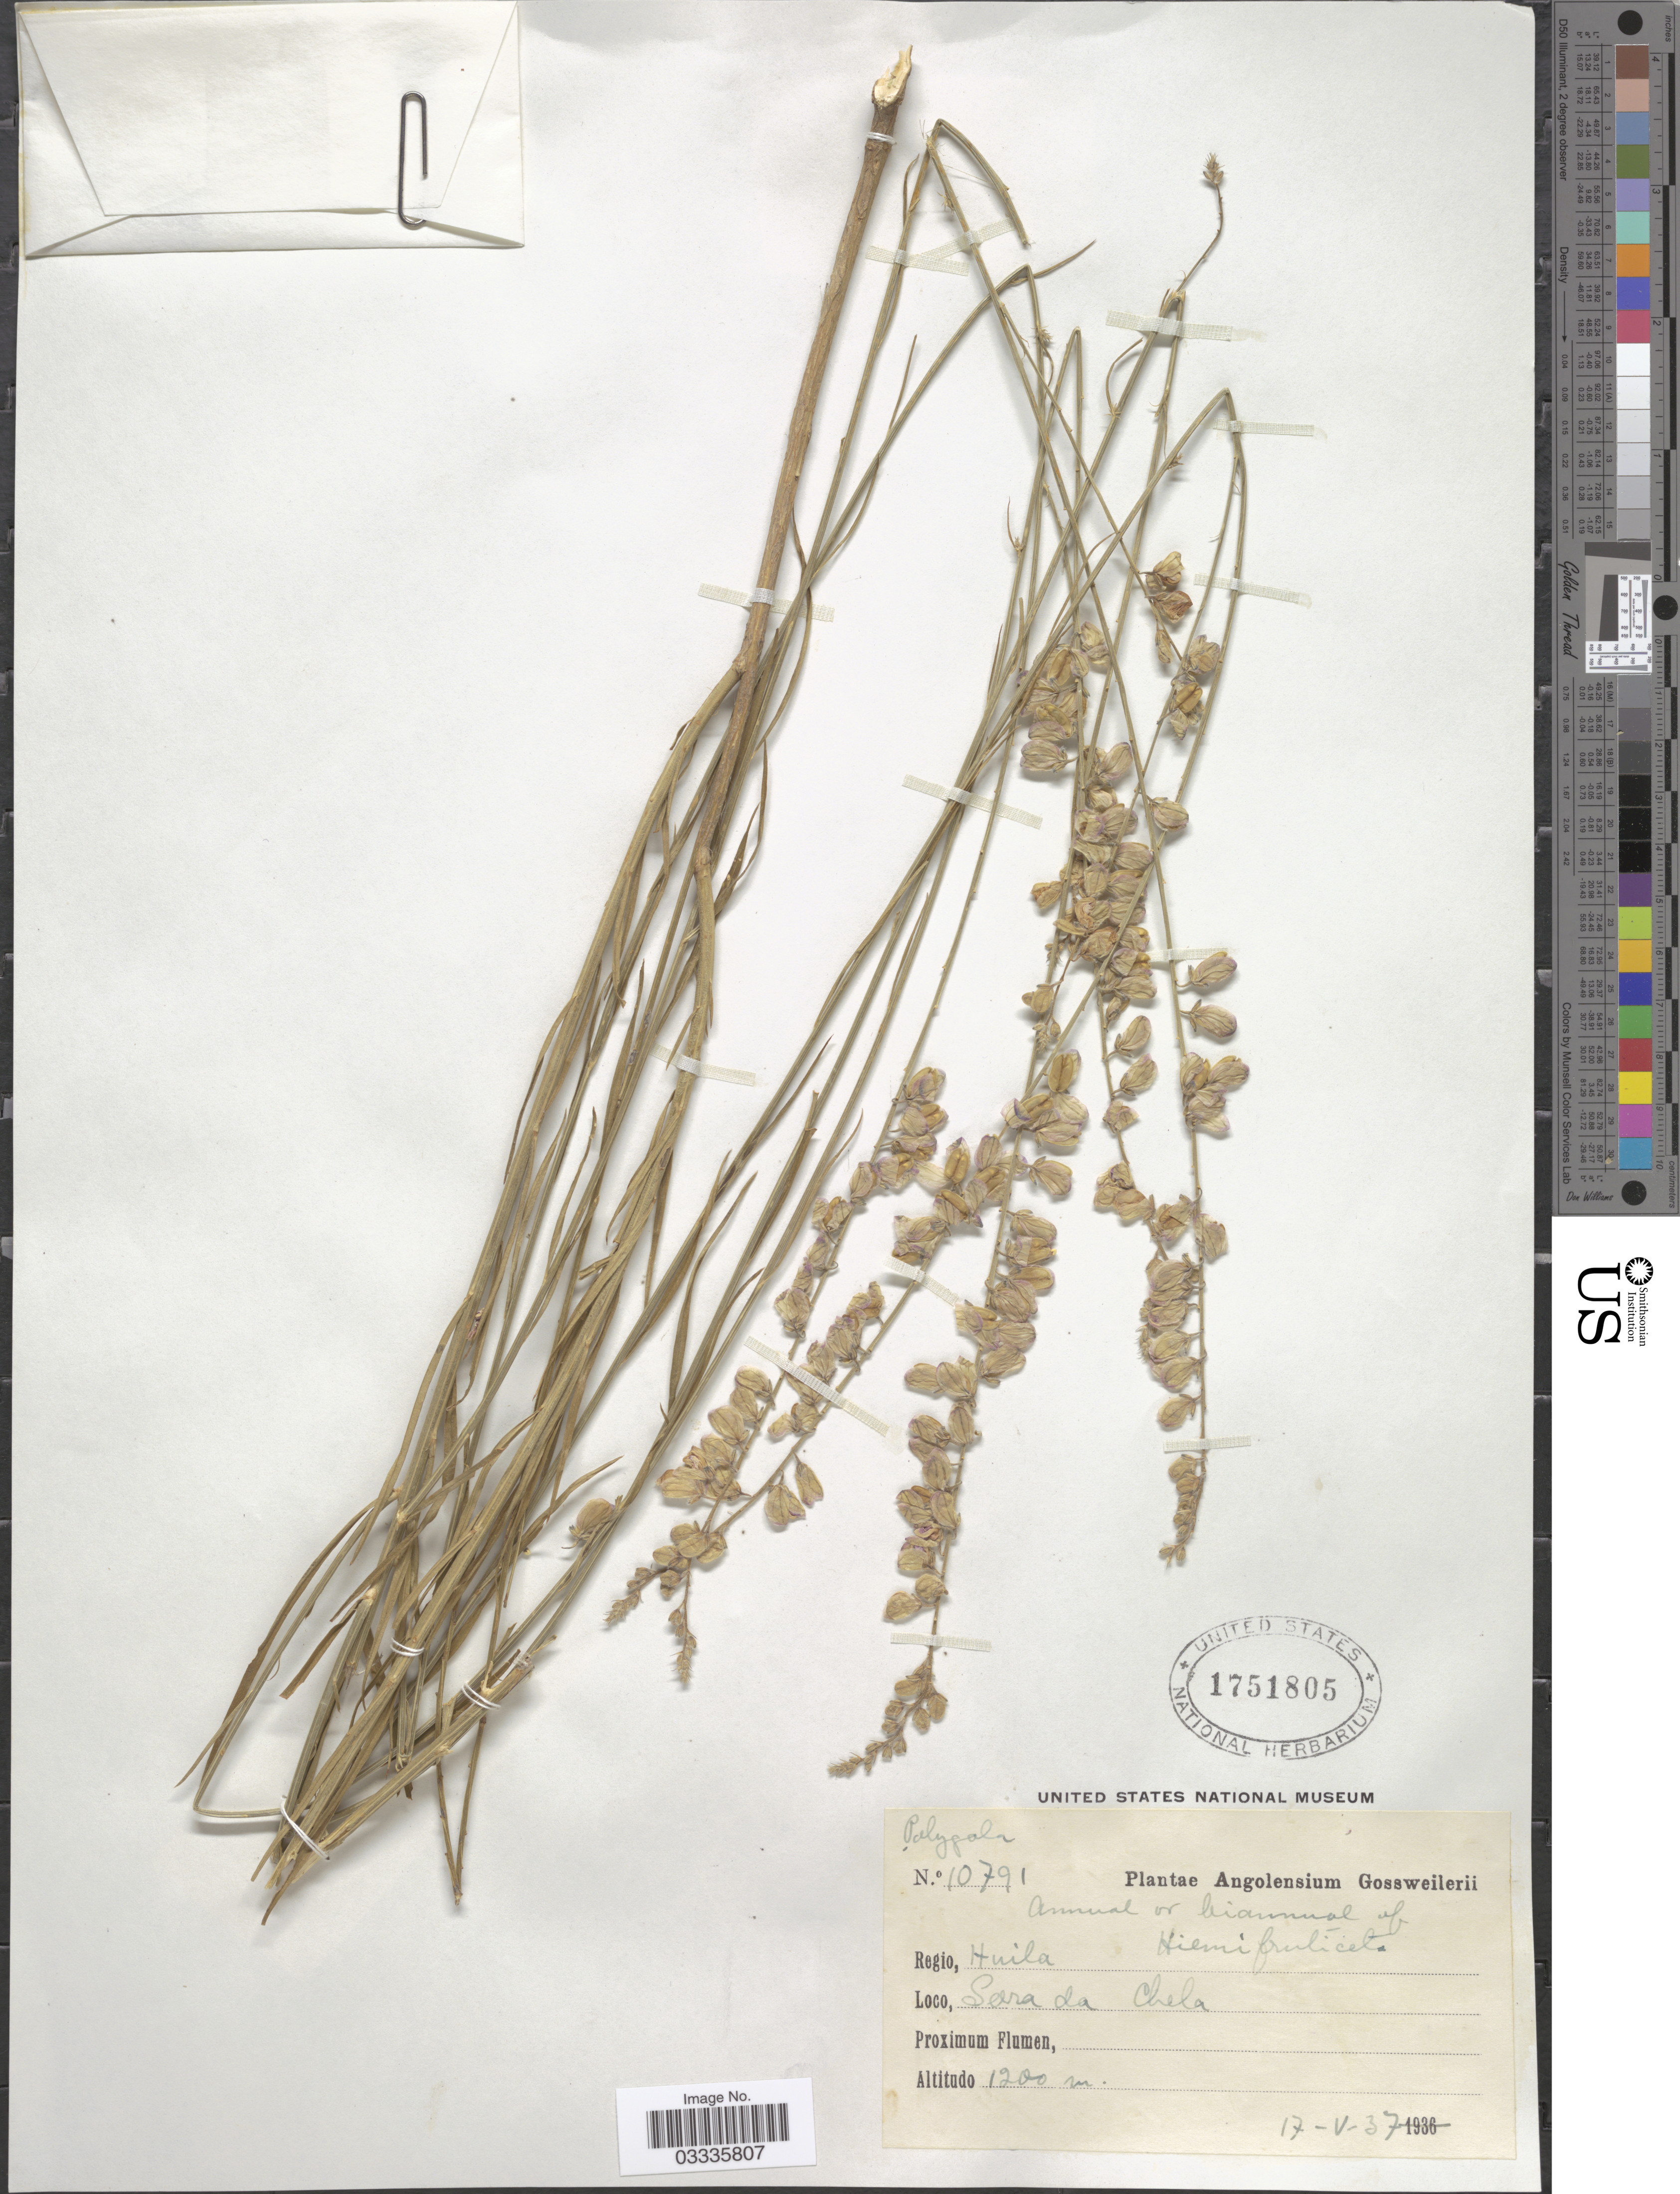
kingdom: Plantae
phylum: Tracheophyta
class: Magnoliopsida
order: Fabales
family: Polygalaceae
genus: Polygala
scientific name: Polygala sp.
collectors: -. Gossweiler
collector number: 10791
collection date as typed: Transcribed d/m/y: 17/5/37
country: Angola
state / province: Huila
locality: Regio Huila. Serra da Chela.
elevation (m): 1200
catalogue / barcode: US 1751805